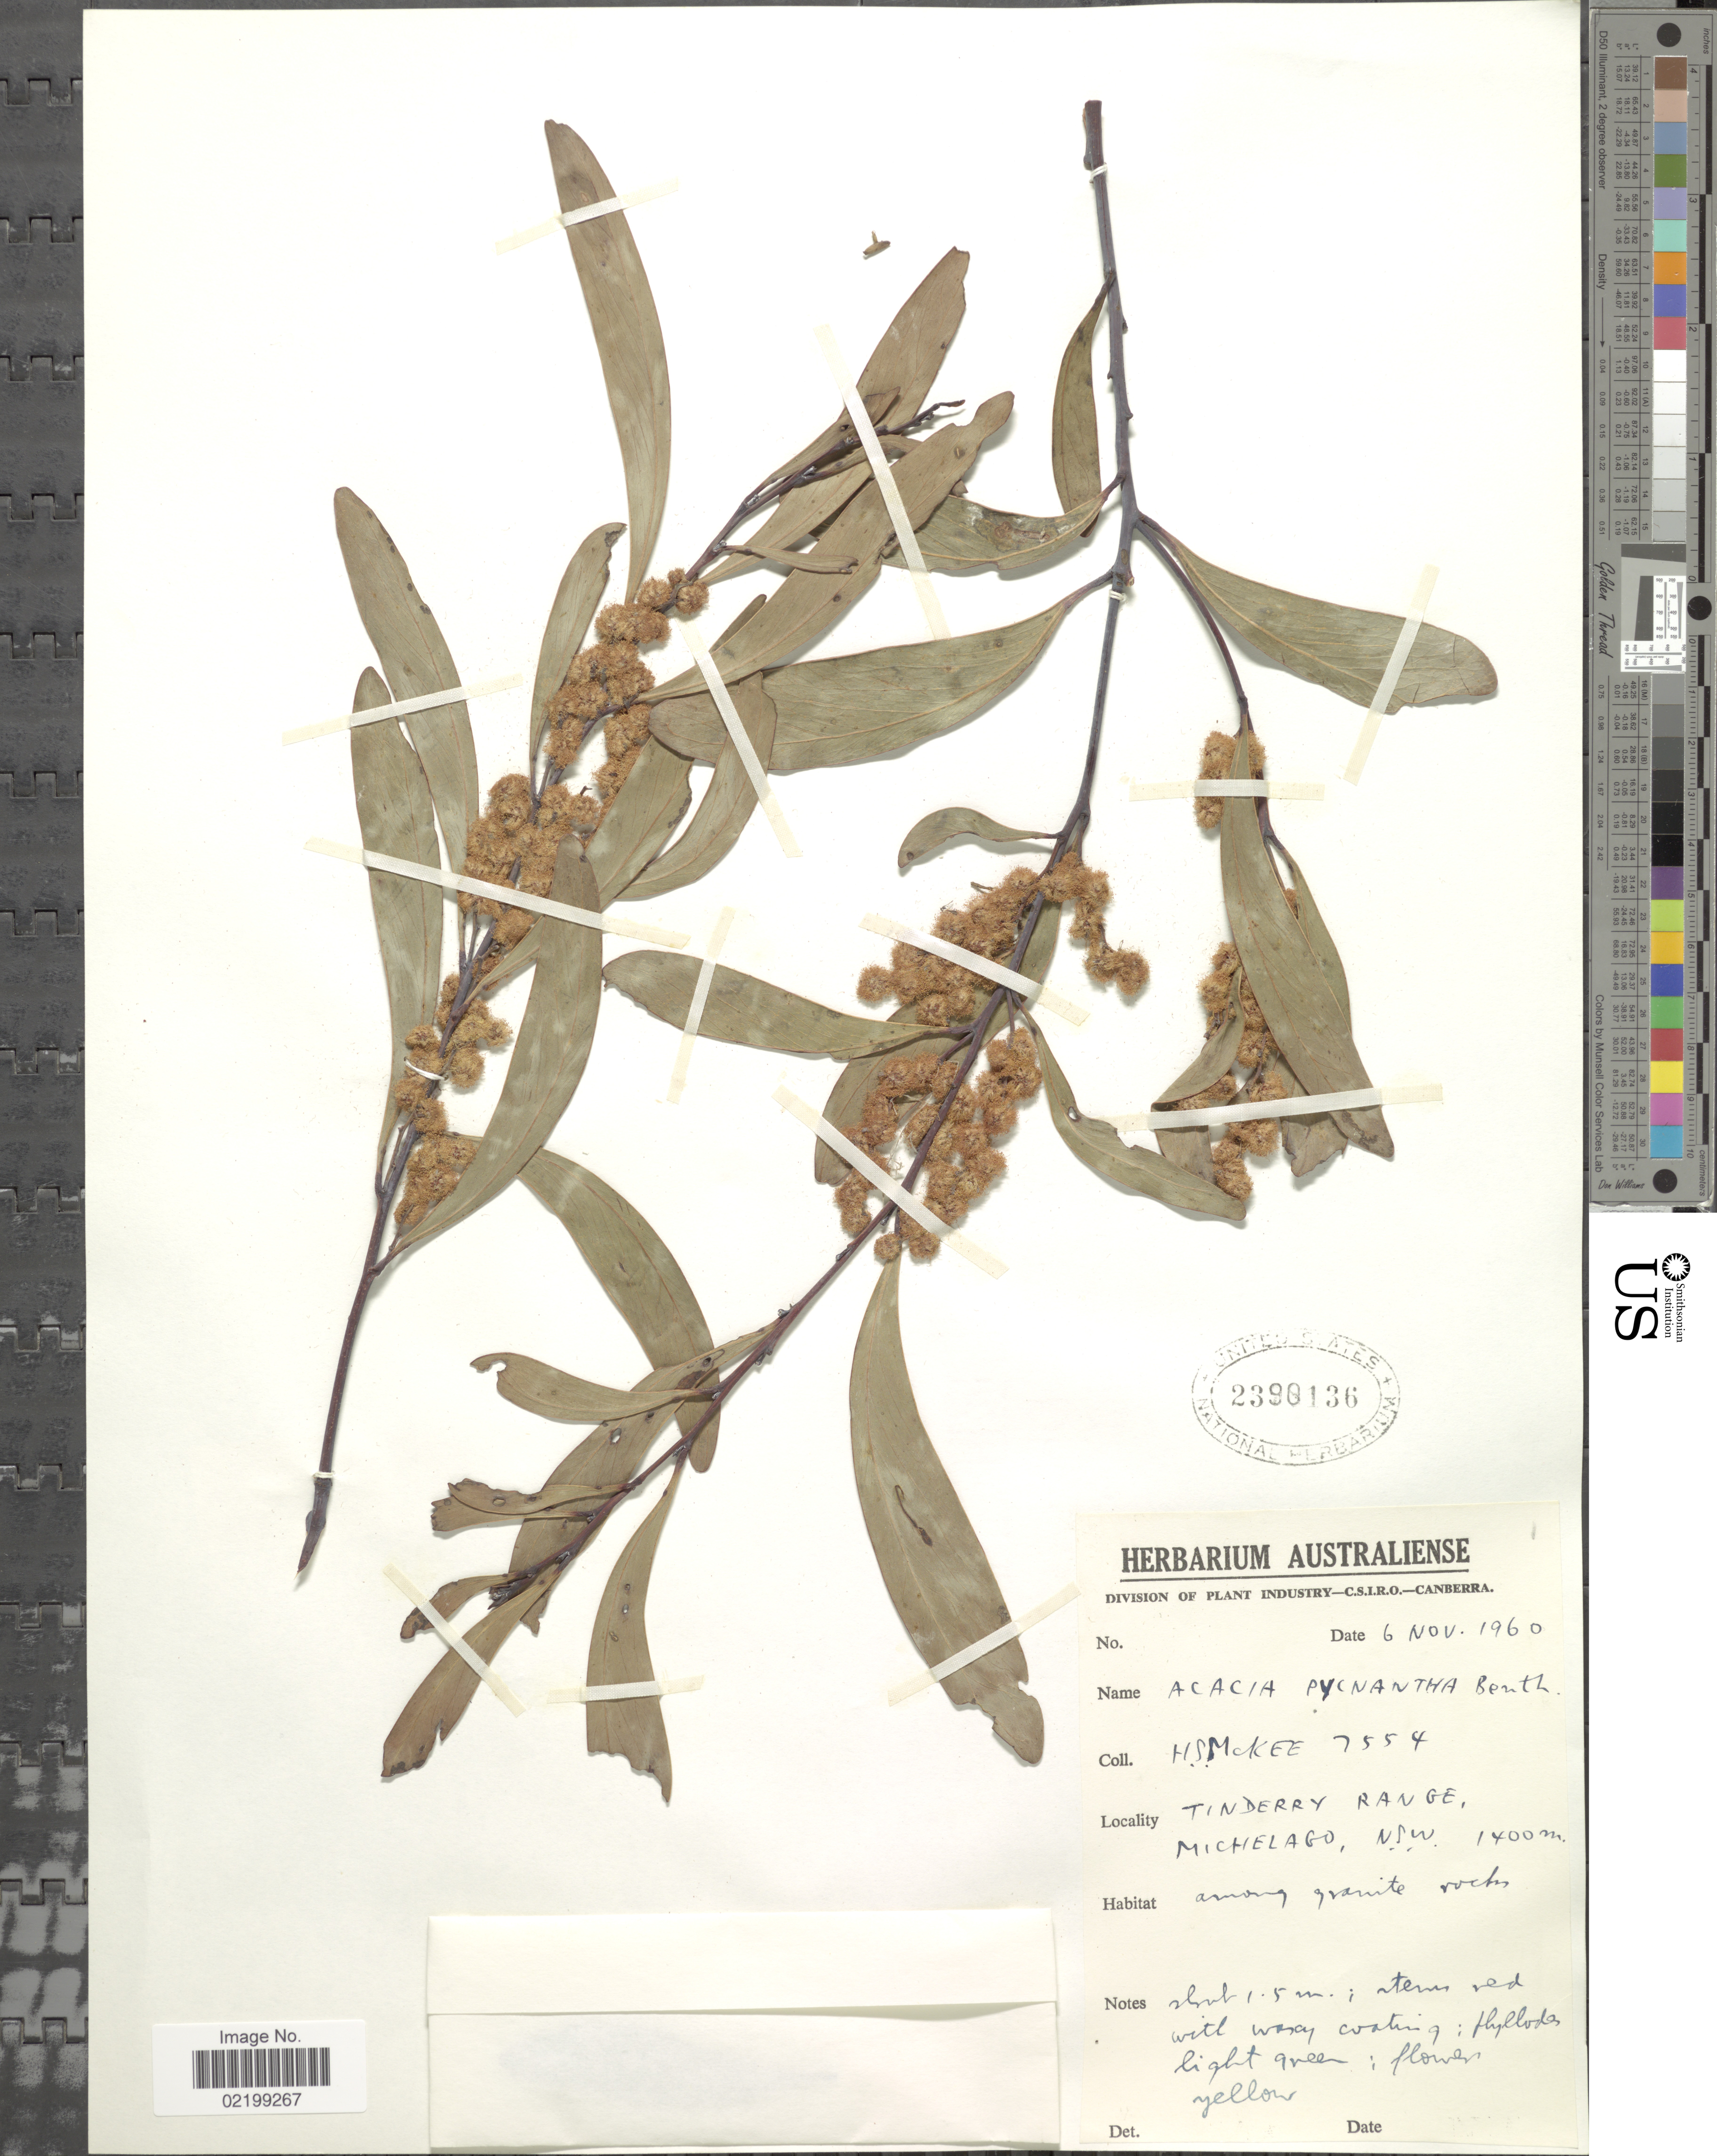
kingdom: Plantae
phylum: Tracheophyta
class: Magnoliopsida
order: Fabales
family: Fabaceae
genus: Acacia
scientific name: Acacia pycnantha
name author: Benth.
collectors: H. S. McKee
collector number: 7554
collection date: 1960-11-06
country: Australia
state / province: New South Wales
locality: Tinderry Range, Michelago, among granite rocks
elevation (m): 1400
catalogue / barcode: US 2390136